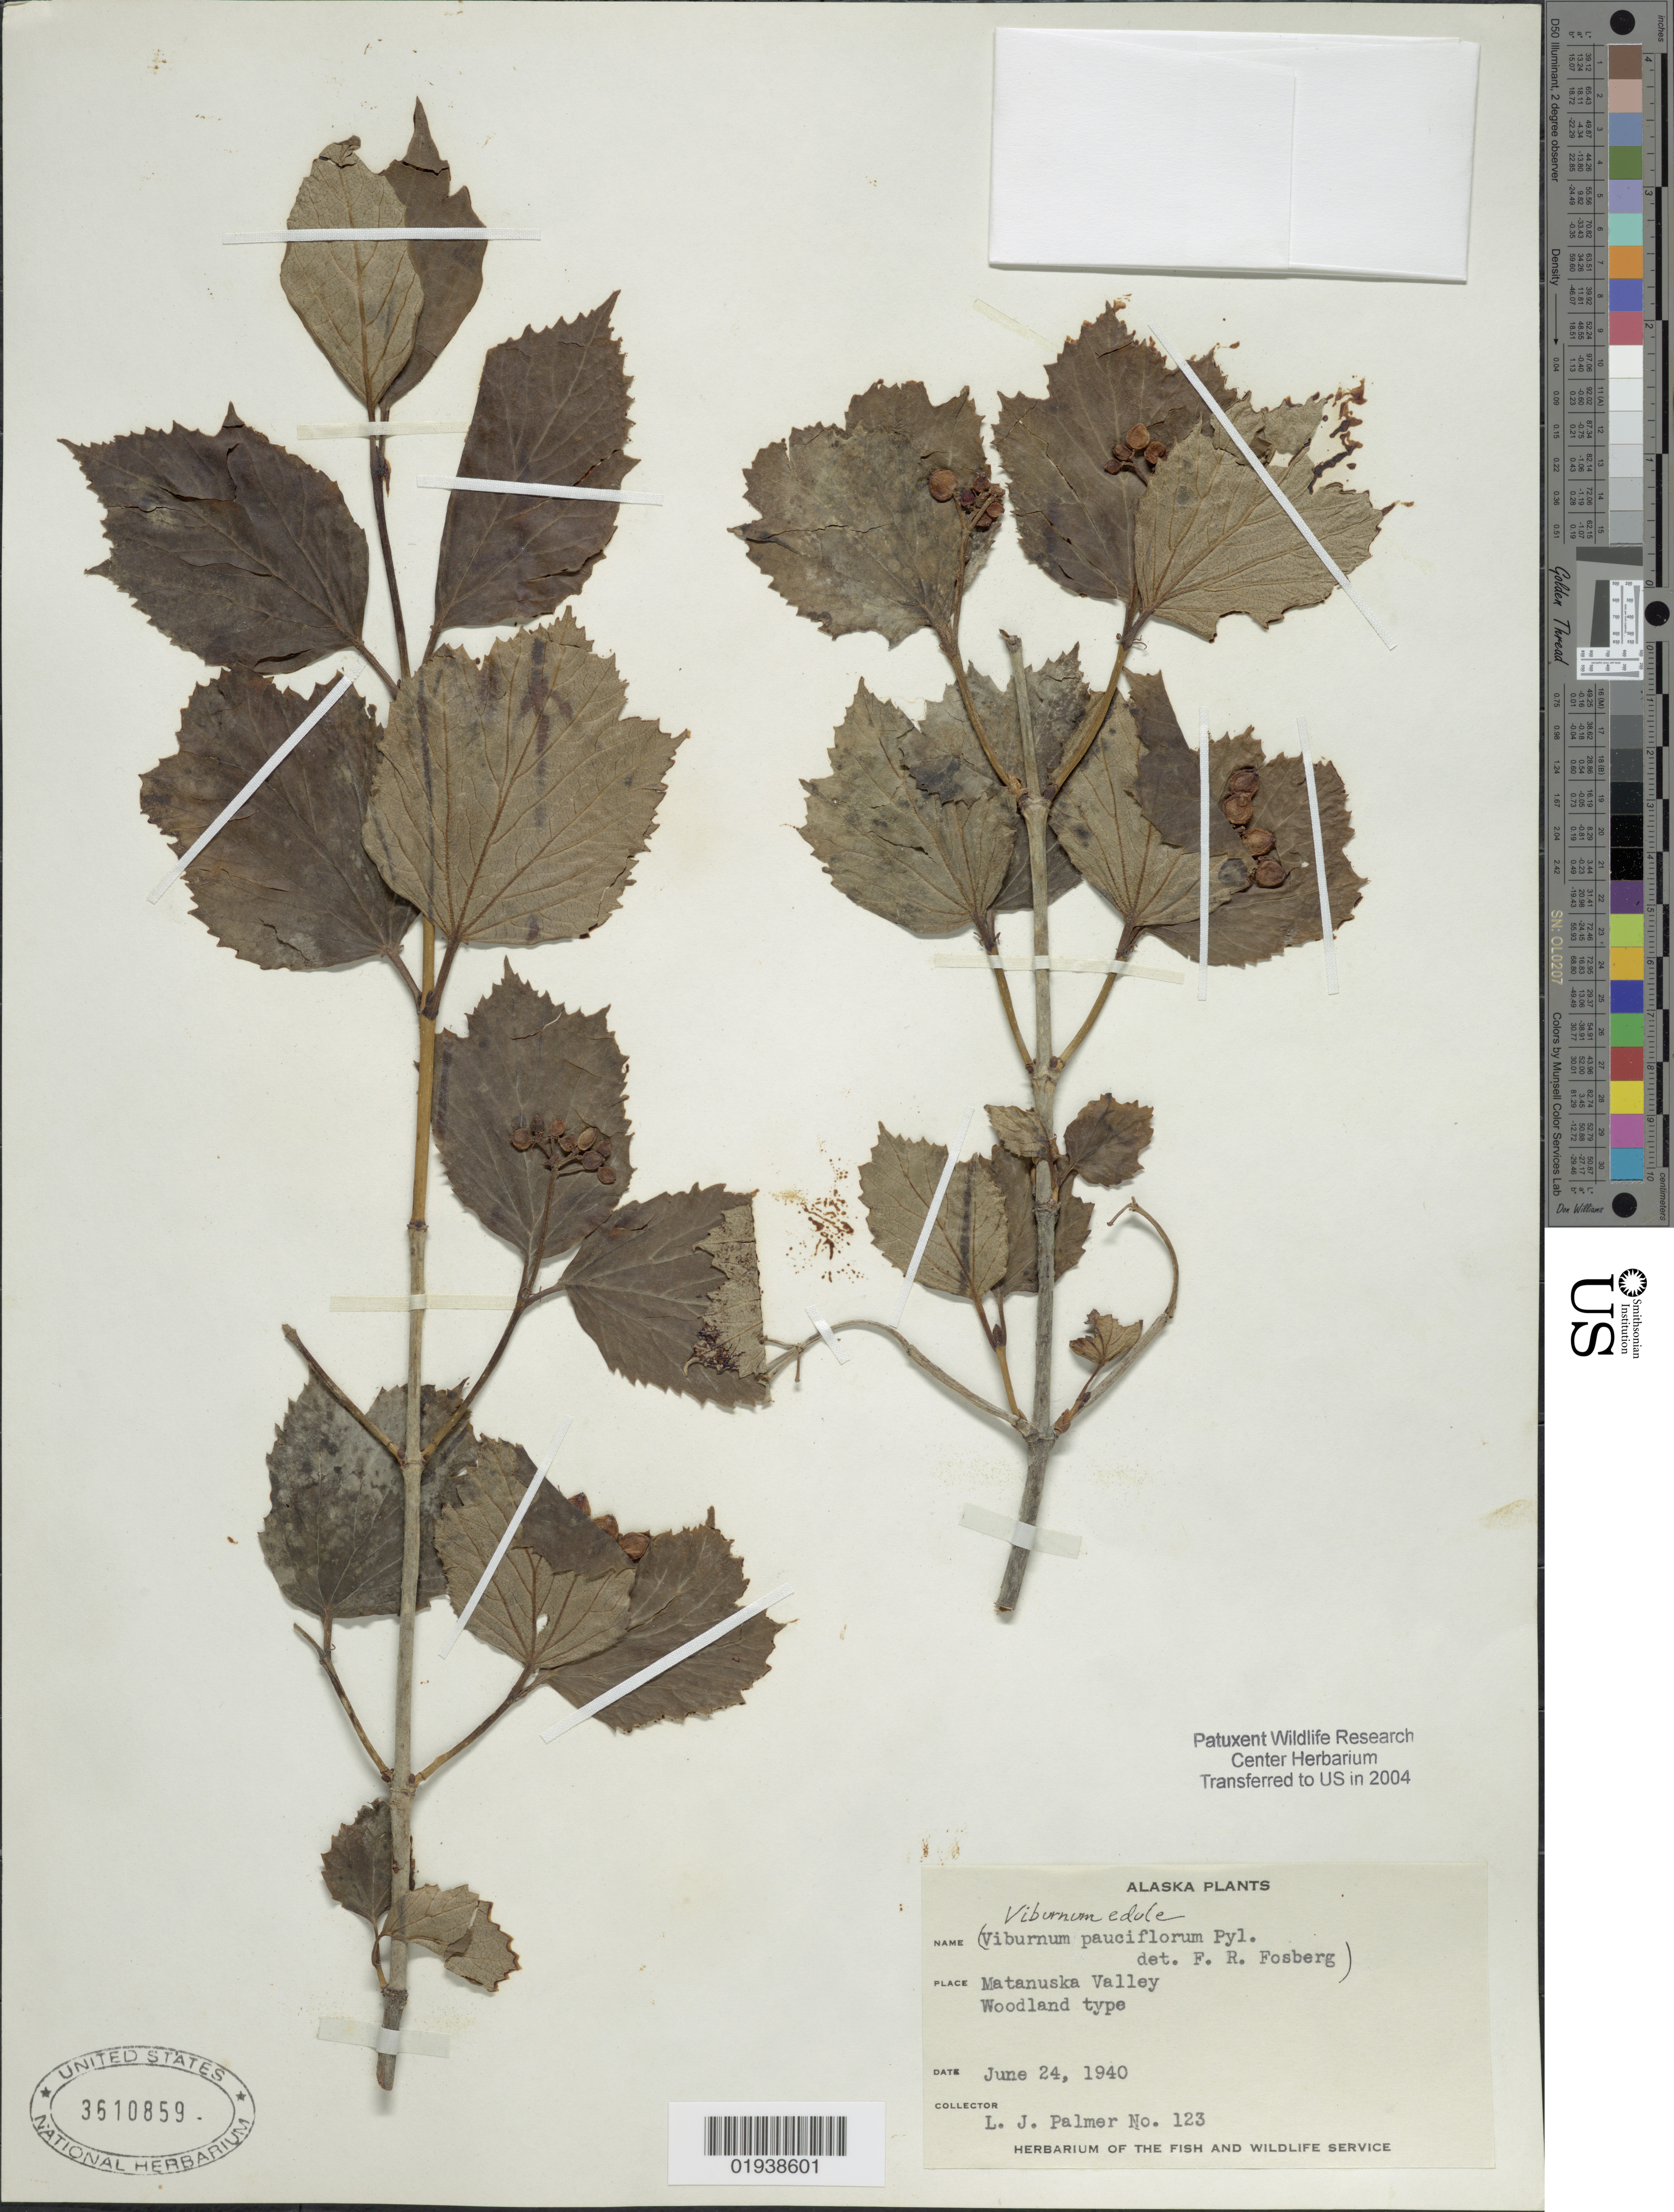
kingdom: Plantae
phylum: Tracheophyta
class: Magnoliopsida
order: Dipsacales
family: Viburnaceae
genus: Viburnum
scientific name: Viburnum edule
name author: (Michx.) Raf.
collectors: L. J. Palmer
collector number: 123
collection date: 1940-06-24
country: United States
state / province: Alaska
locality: Matanuska Valley.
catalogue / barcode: US 3610859